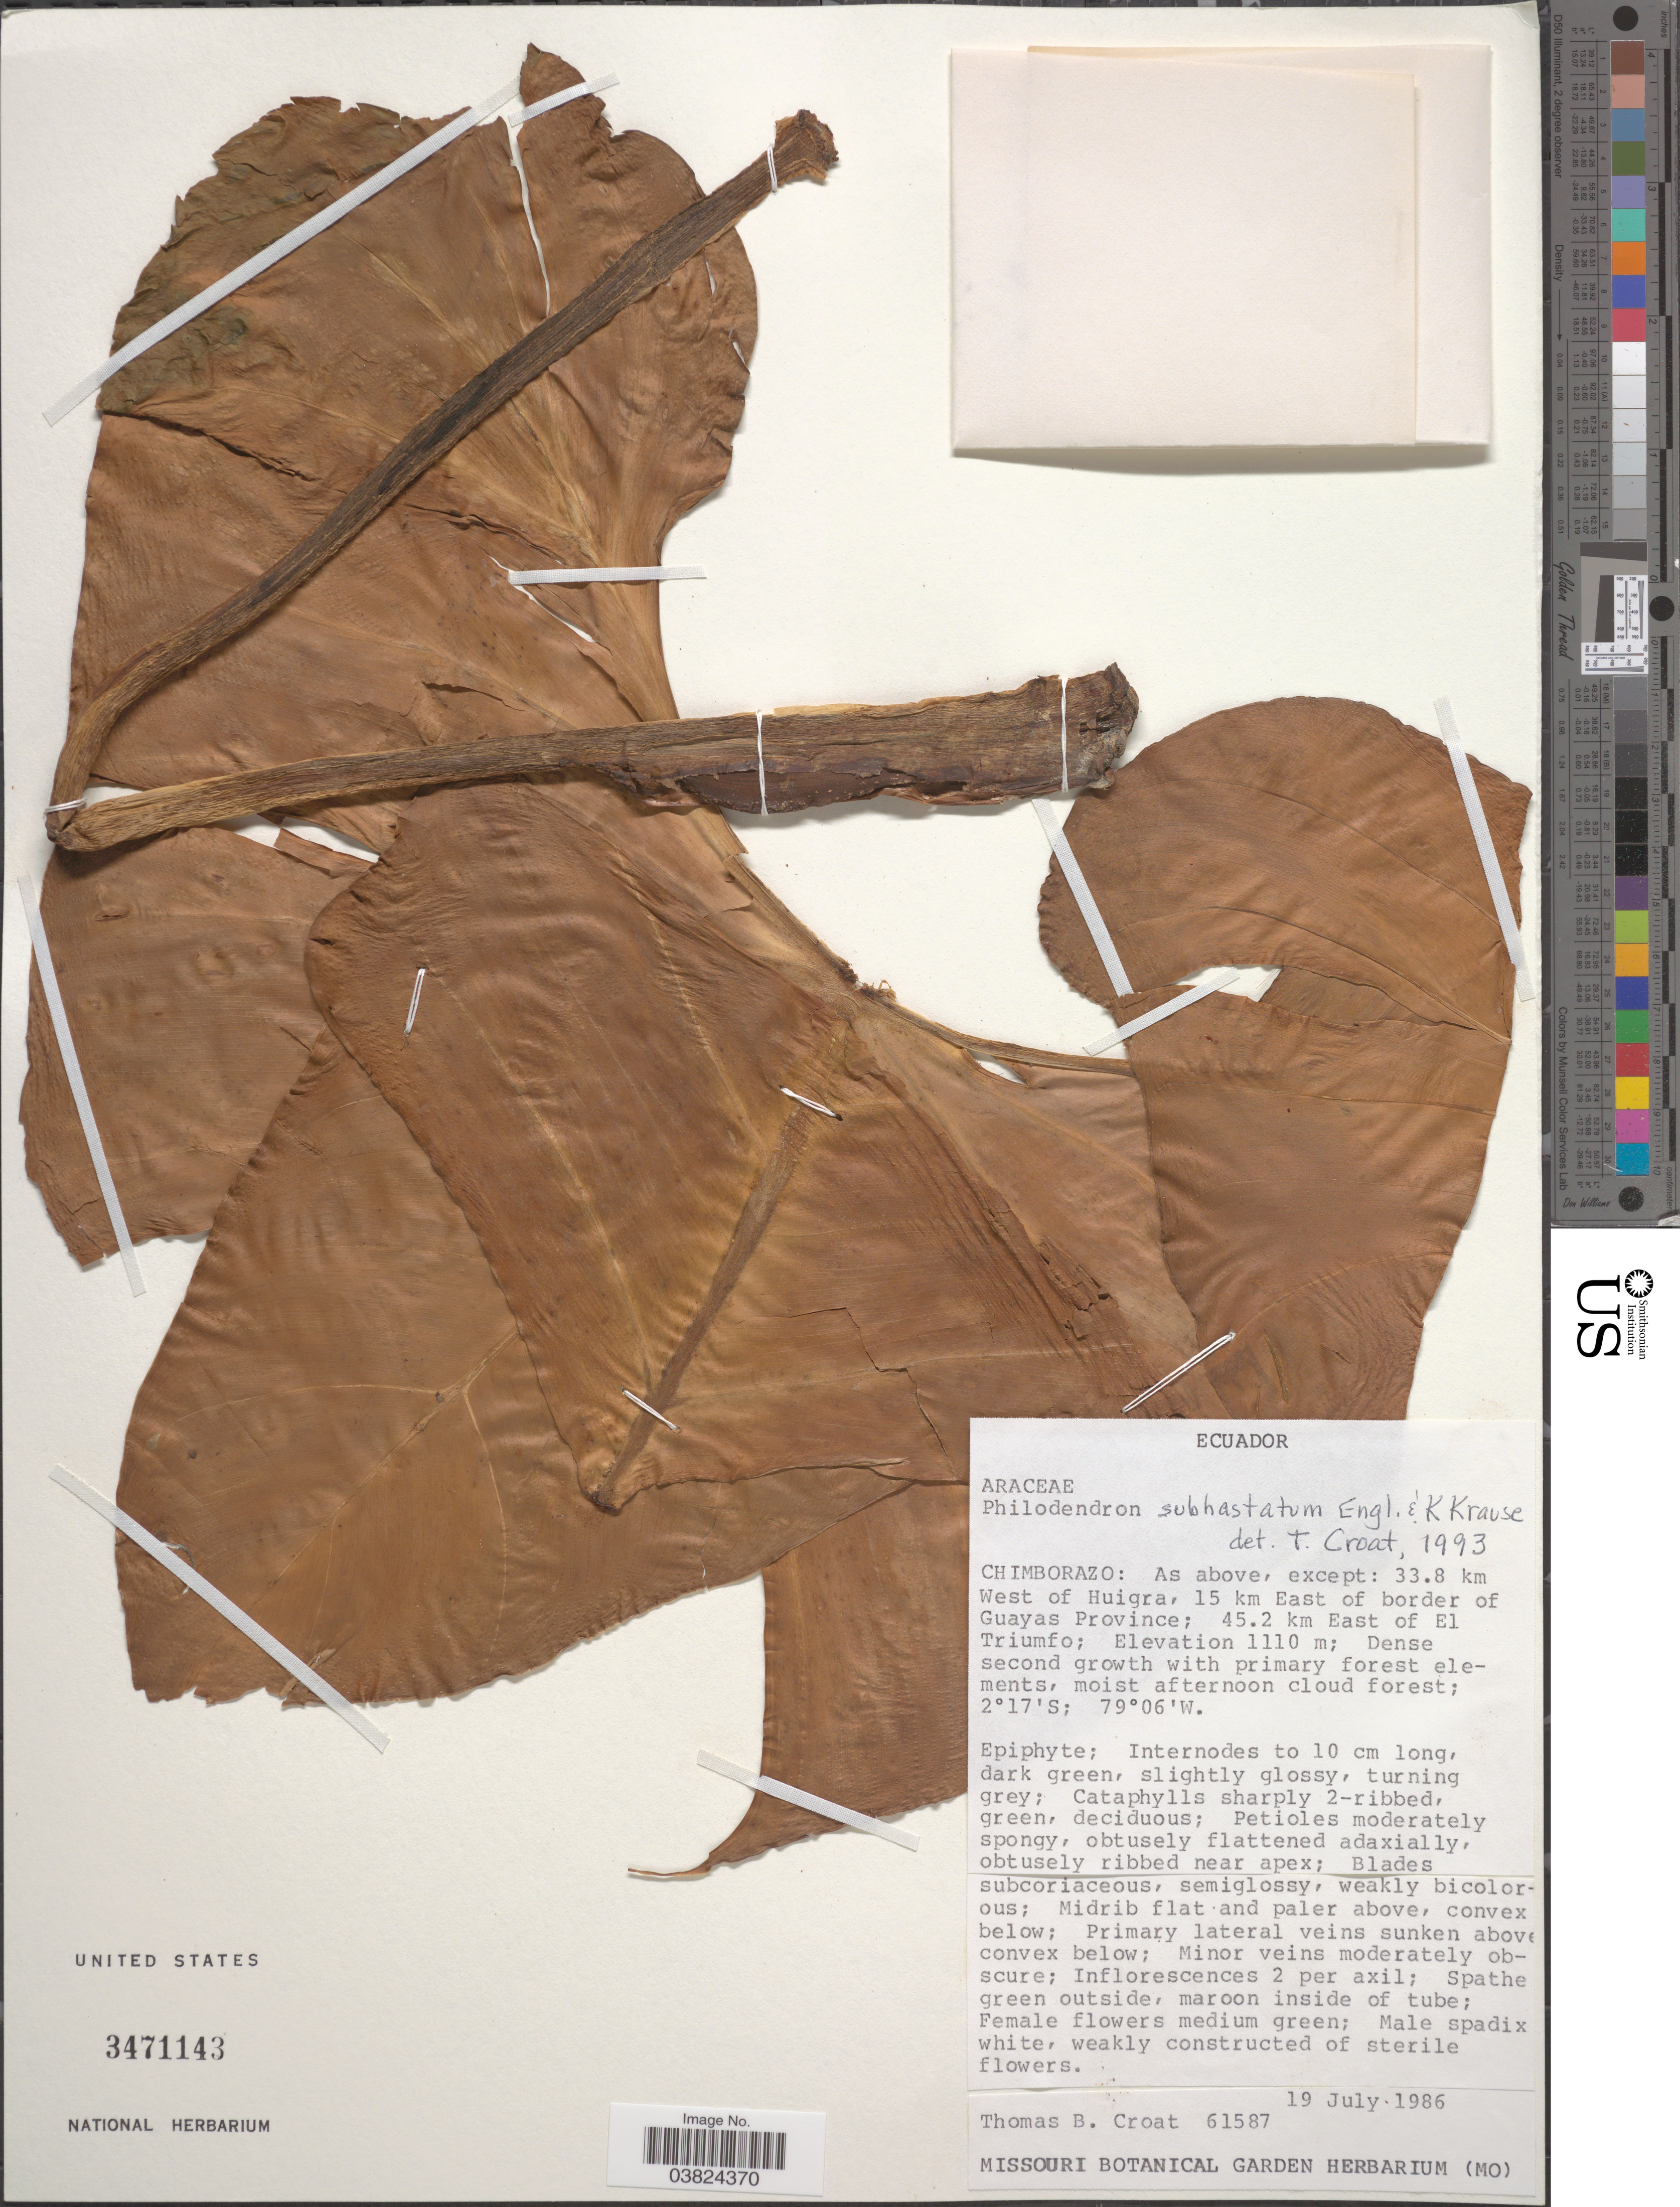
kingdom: Plantae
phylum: Tracheophyta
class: Liliopsida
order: Alismatales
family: Araceae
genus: Philodendron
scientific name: Philodendron subhastatum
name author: K. Krause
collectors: T. B. Croat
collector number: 61587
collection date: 1986-07-19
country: Ecuador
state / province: Chimborazo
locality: As above, except: 33.8 km West of Huigra, 15 km East of border of Guayas Province; 45.2 km East of El Triumfo.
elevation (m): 1110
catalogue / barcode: US 3471143